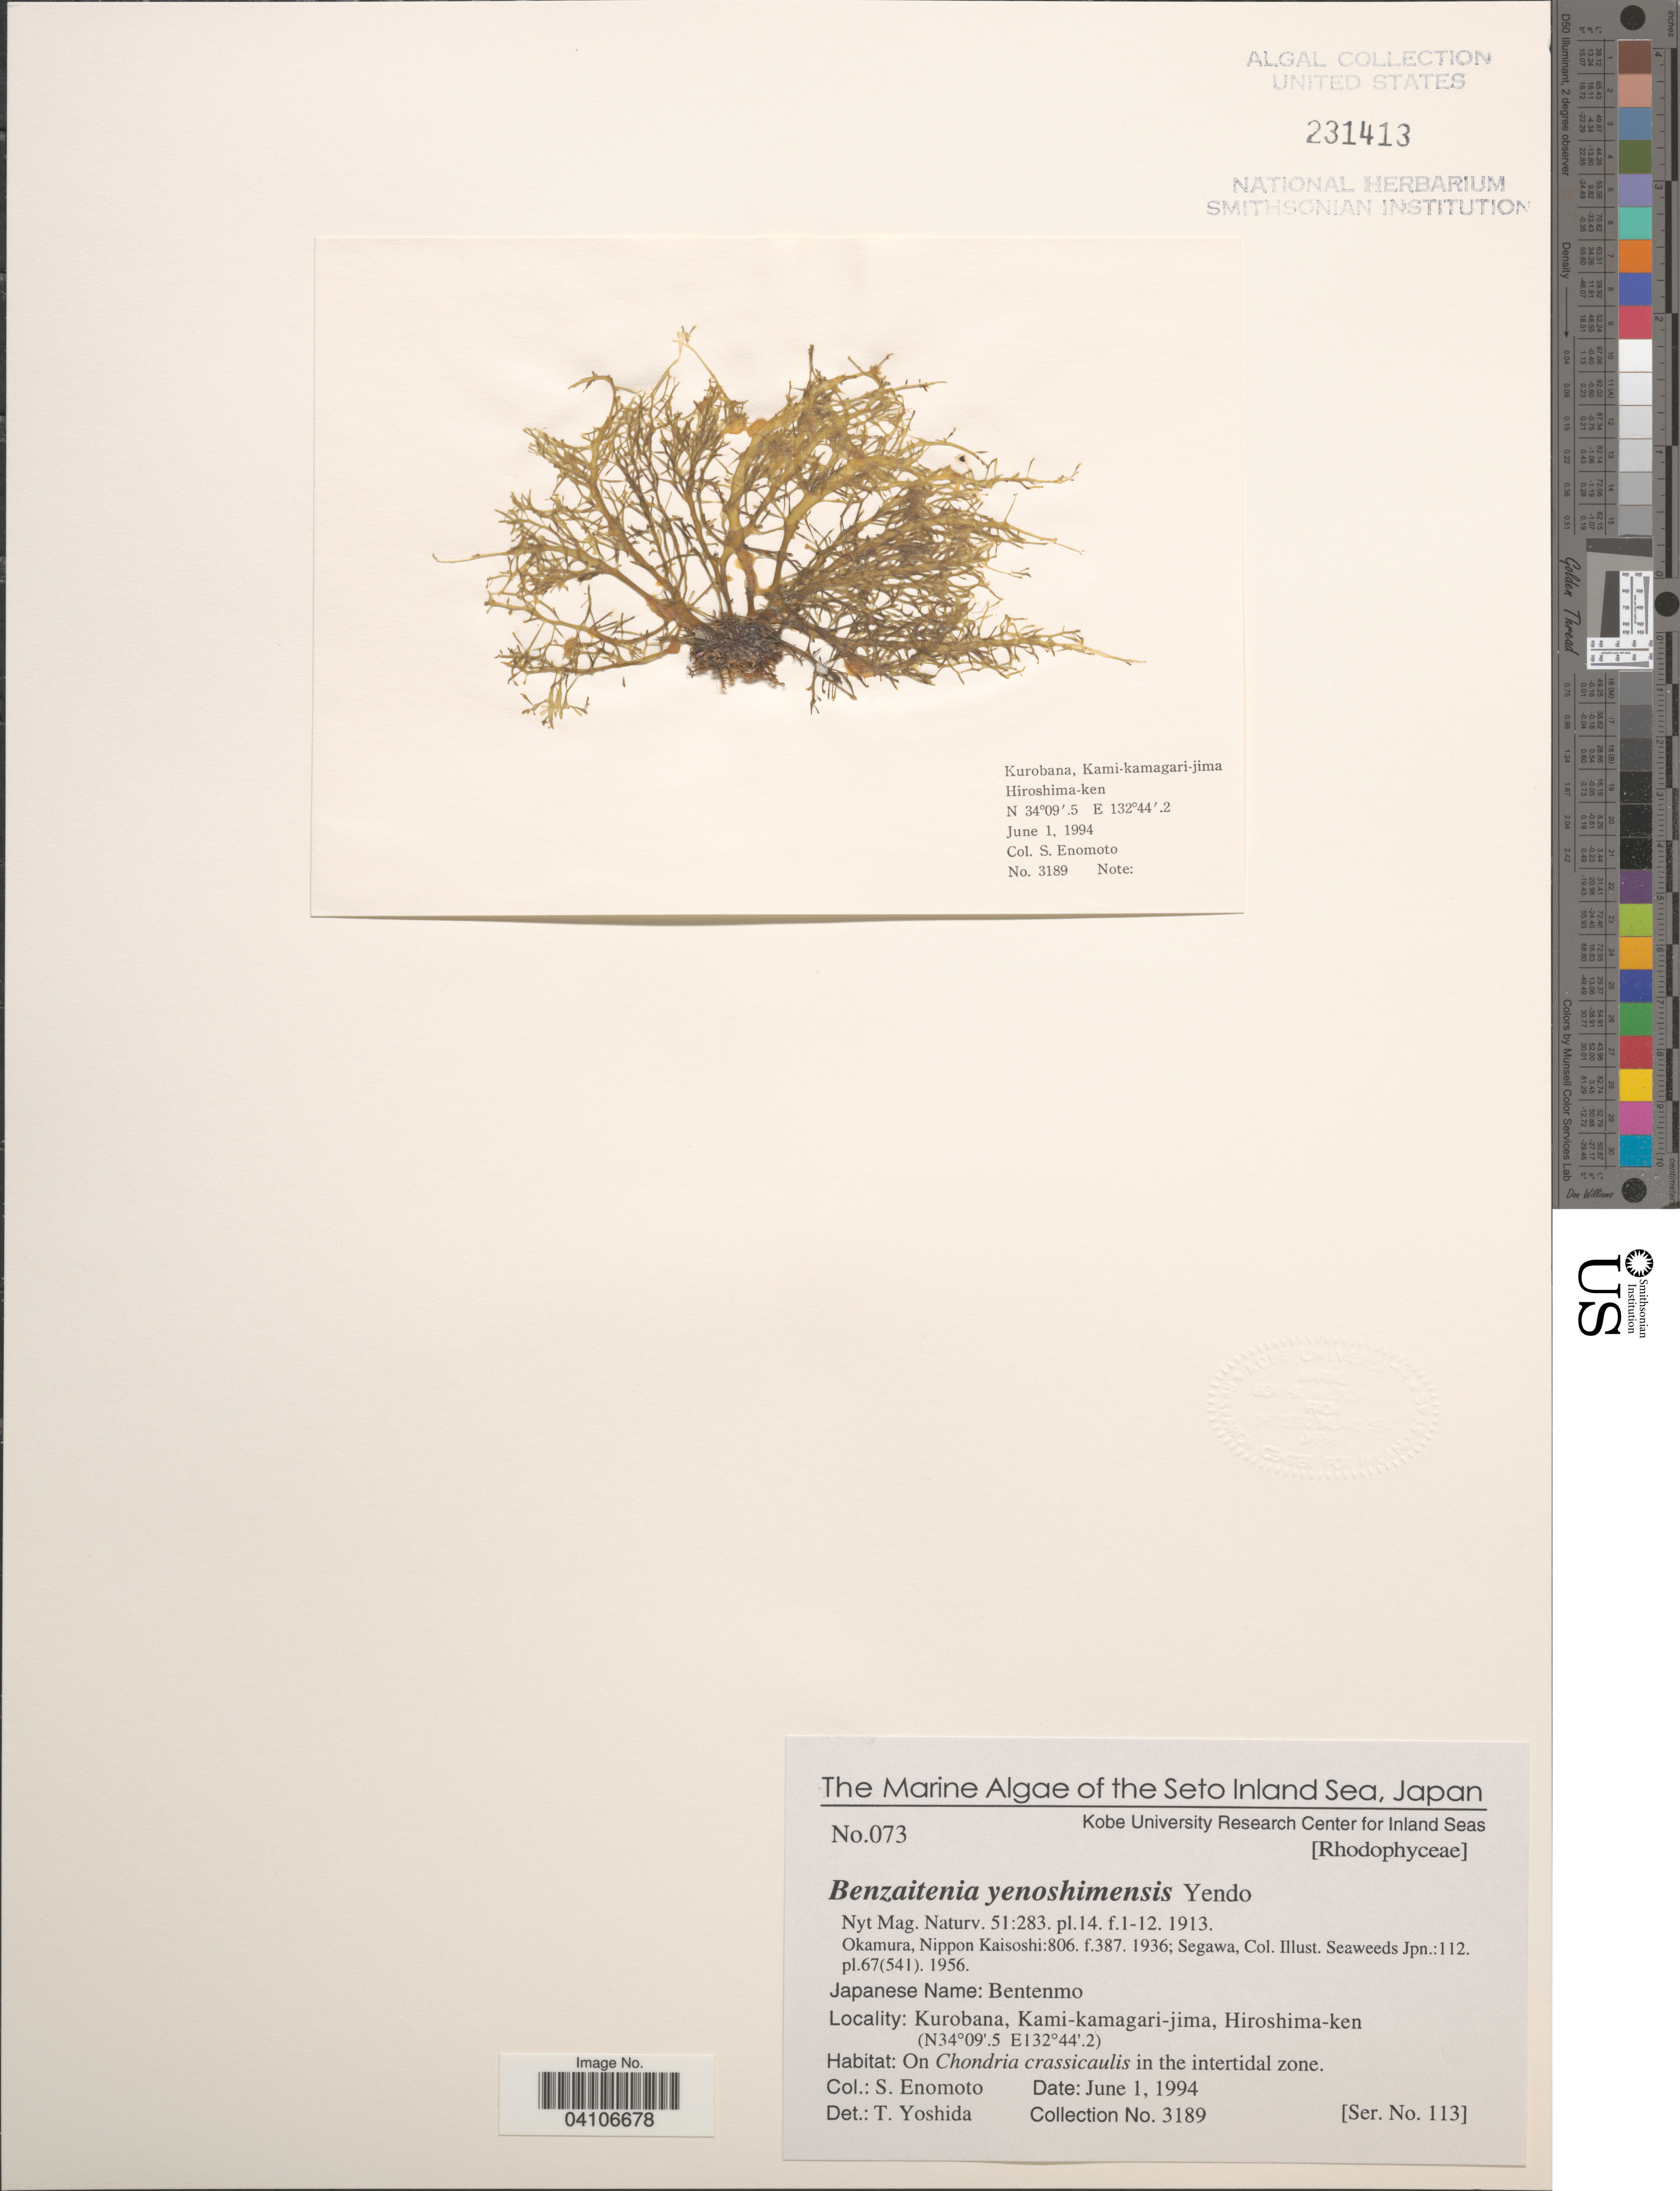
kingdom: Plantae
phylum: Rhodophyta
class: Florideophyceae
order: Ceramiales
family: Rhodomelaceae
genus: Benzaitenia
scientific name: Benzaitenia yenoshimensis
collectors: S. Enomoto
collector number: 3189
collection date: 1994-06-01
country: Japan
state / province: Hirosima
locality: The Seto Inland Sea. Kurobana, Kami-kamagari-jima, Hiroshima-ken.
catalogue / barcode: US 231413